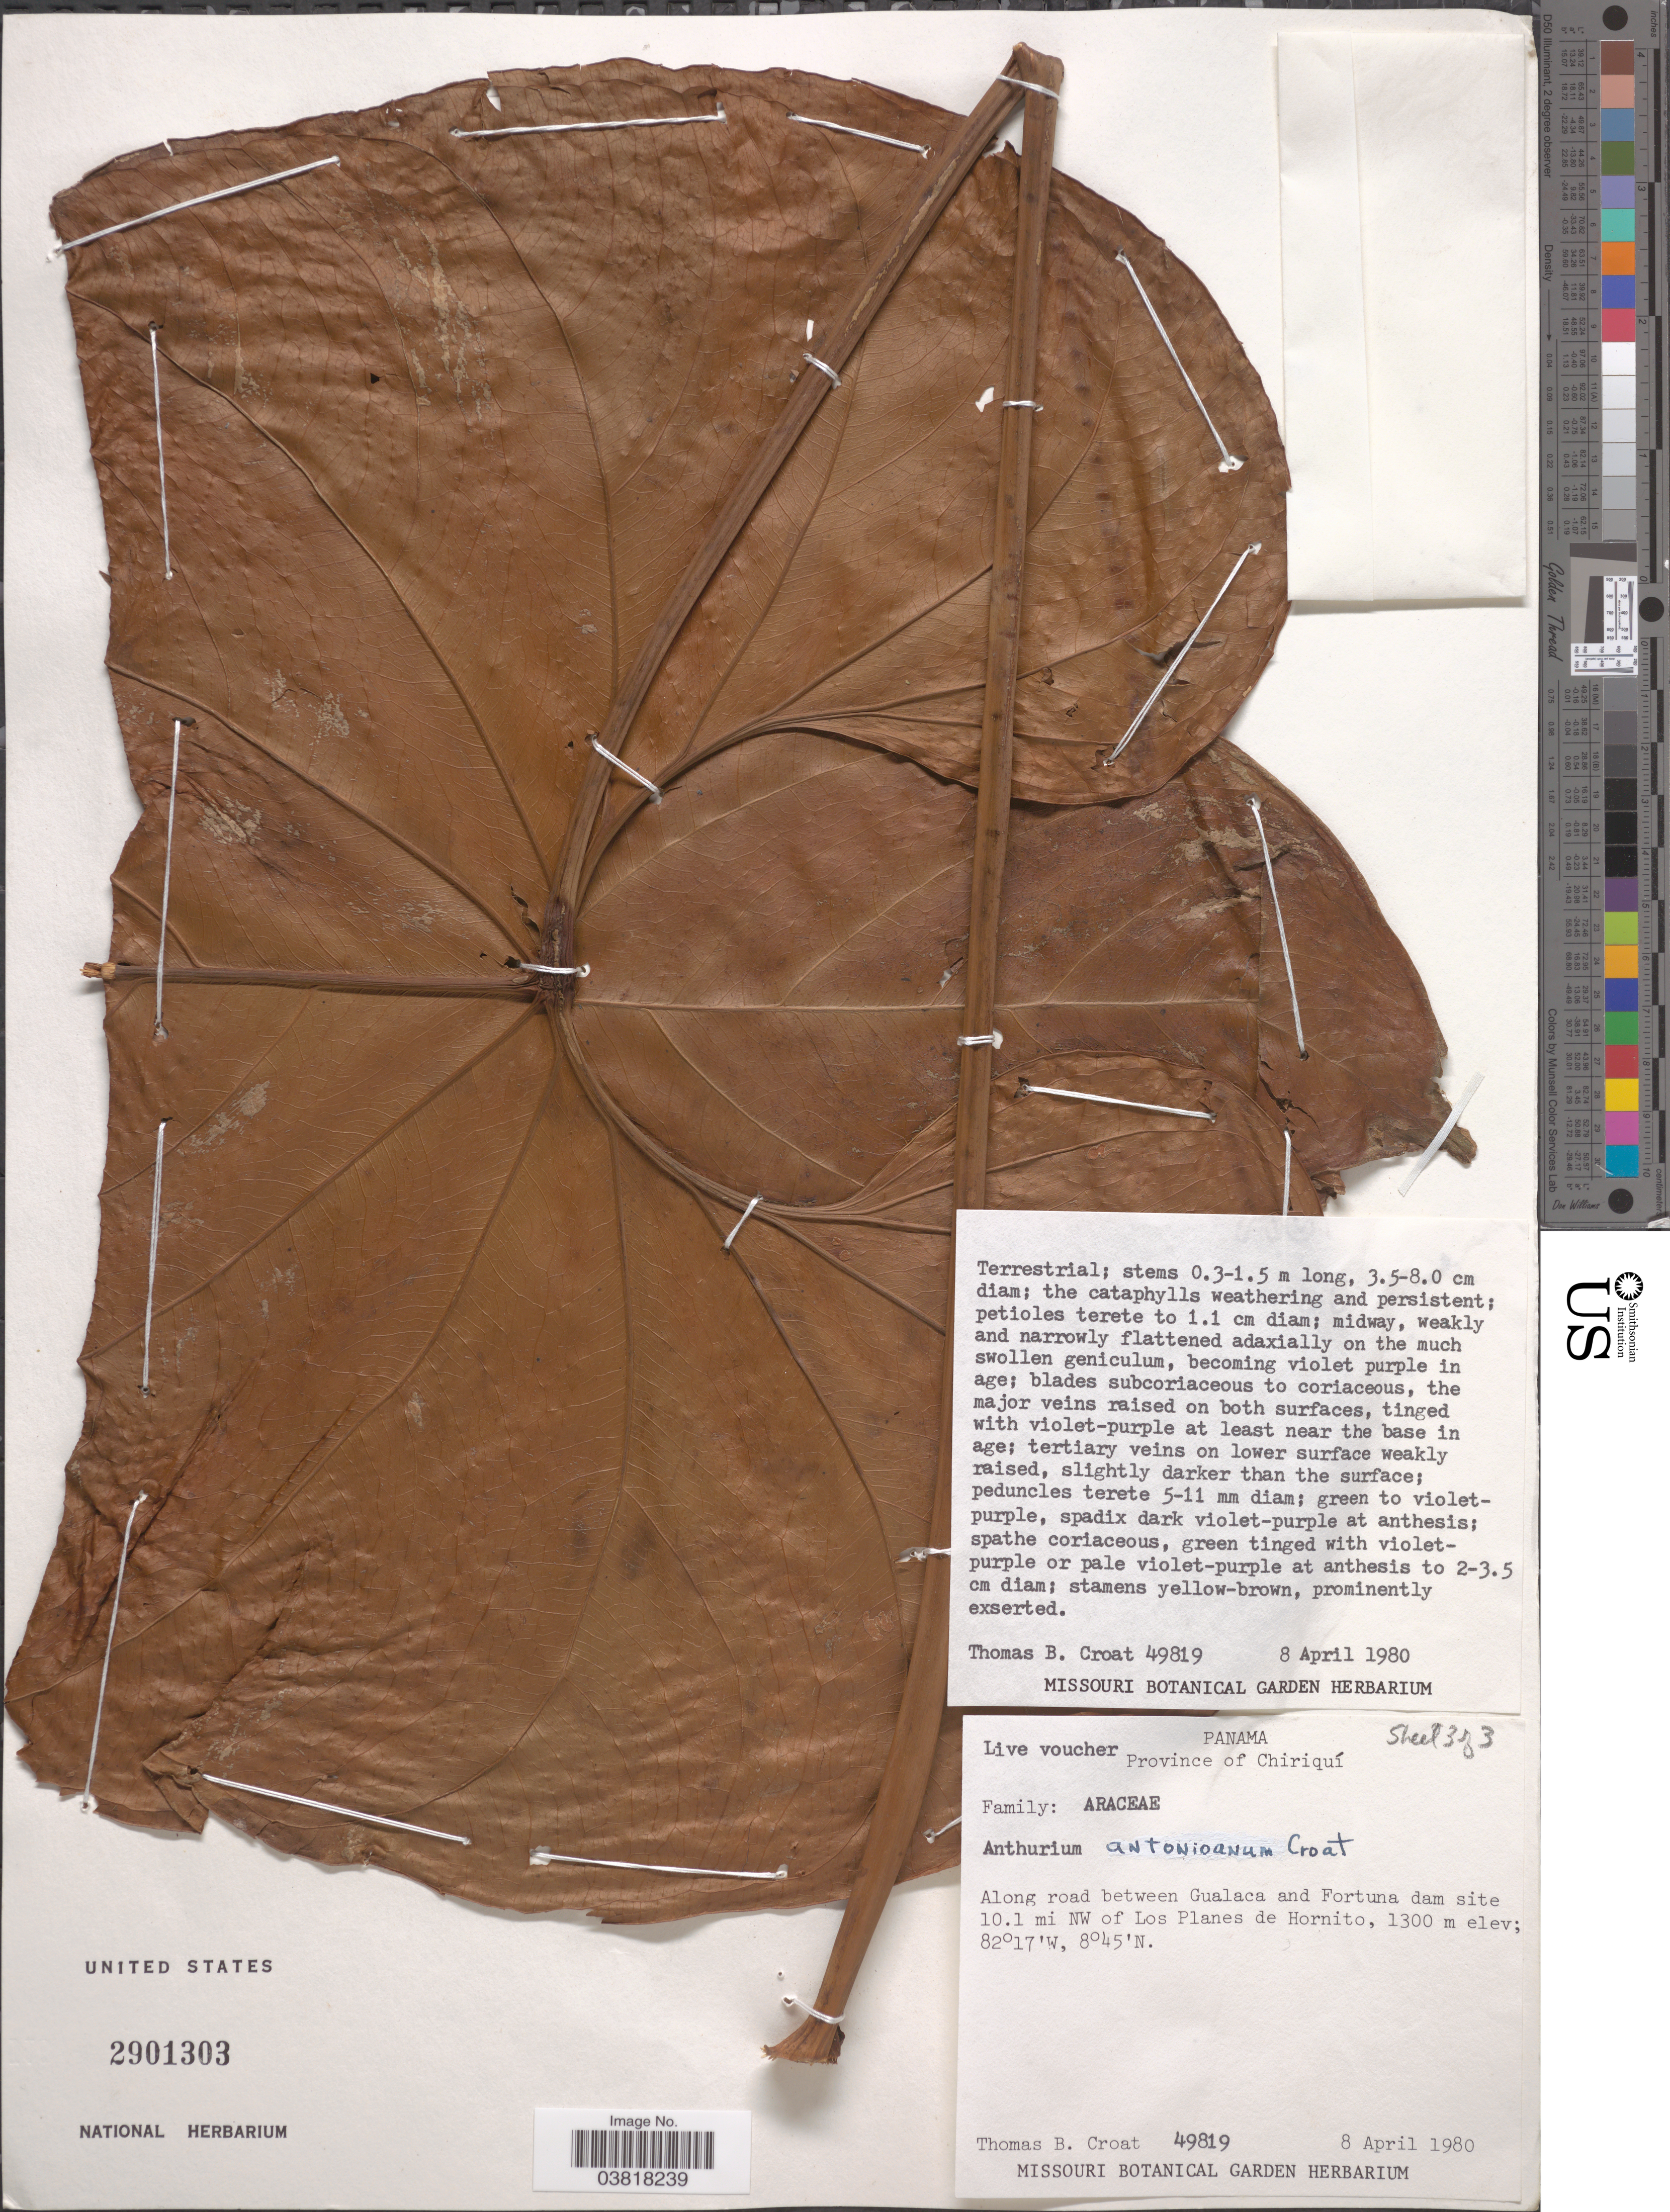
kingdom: Plantae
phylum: Tracheophyta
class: Liliopsida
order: Alismatales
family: Araceae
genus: Anthurium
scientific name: Anthurium antonioanum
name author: Croat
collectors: T. B. Croat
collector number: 49819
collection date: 1980-04-08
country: Panama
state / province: Chiriqui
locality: Along road between Gualaca and Fortuna dam site 10.1 mi NW of Los Planes de Hornito.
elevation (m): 1300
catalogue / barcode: US 2901303